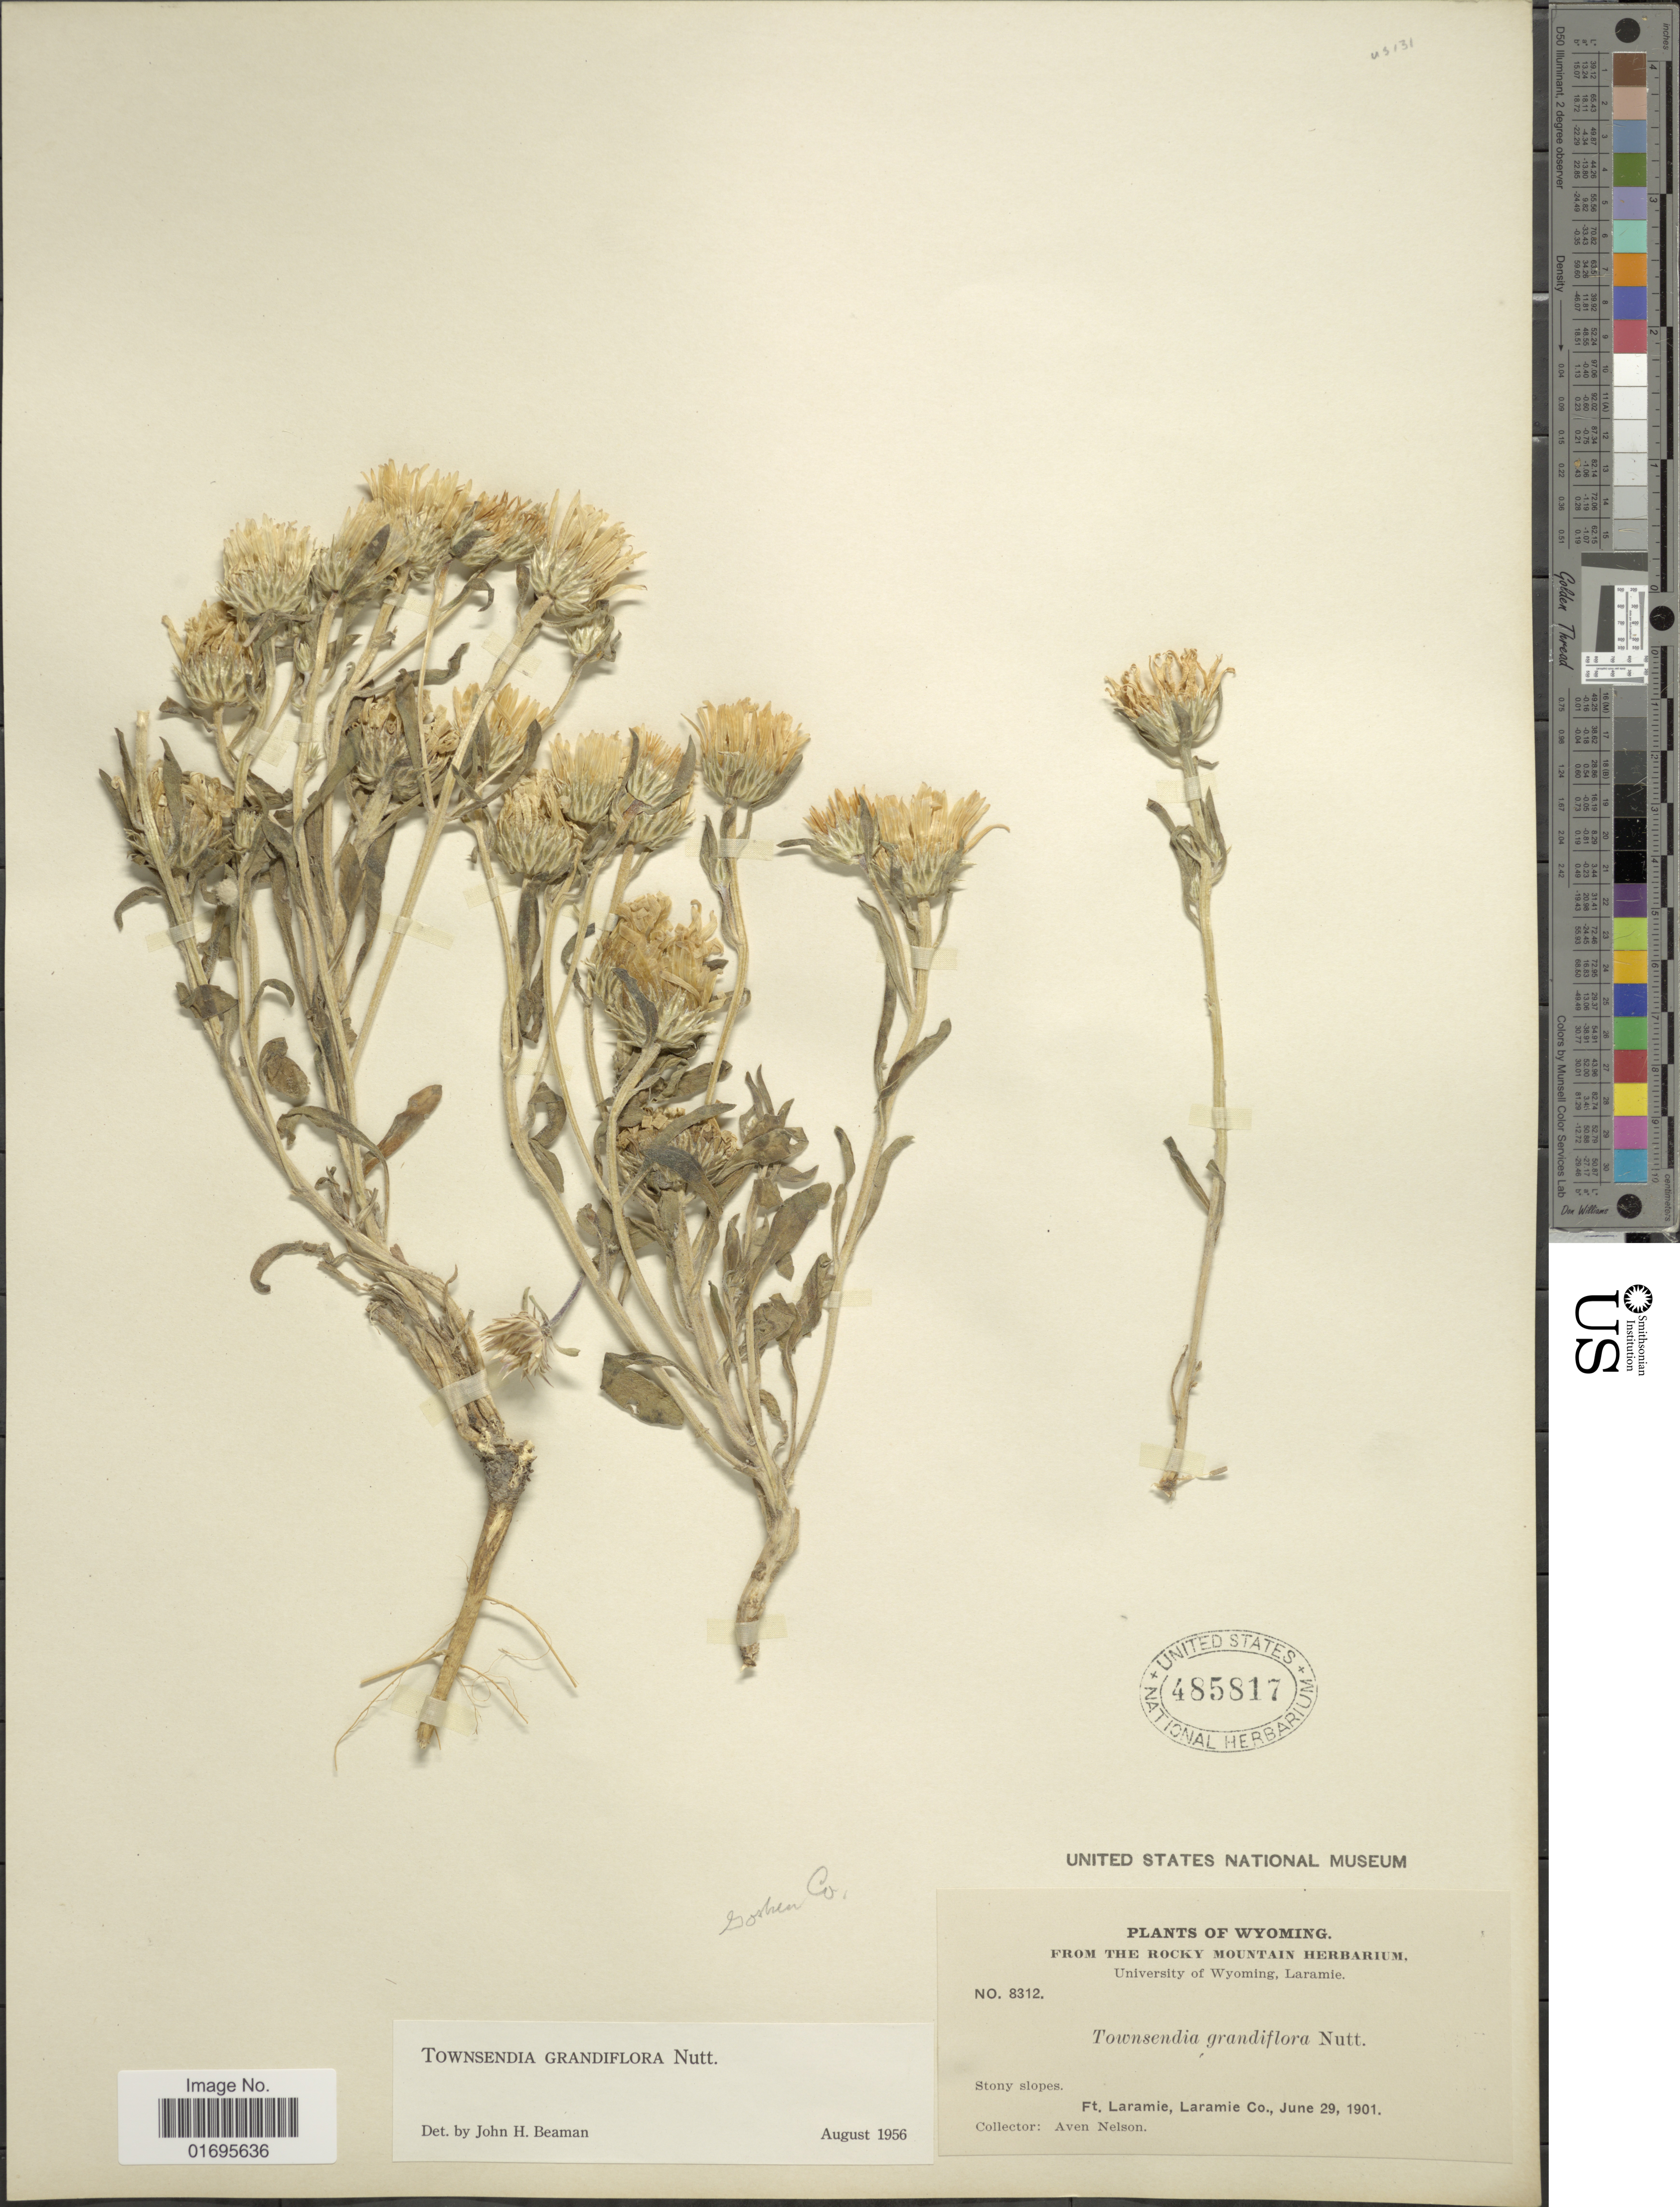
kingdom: Plantae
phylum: Tracheophyta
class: Magnoliopsida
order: Asterales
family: Asteraceae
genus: Townsendia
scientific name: Townsendia grandiflora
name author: Nutt.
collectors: A. Nelson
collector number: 8312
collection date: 1901-06-29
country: United States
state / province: Wyoming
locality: Stony Slope, Ft. Laramie, Laramie Co.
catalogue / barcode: US 485817